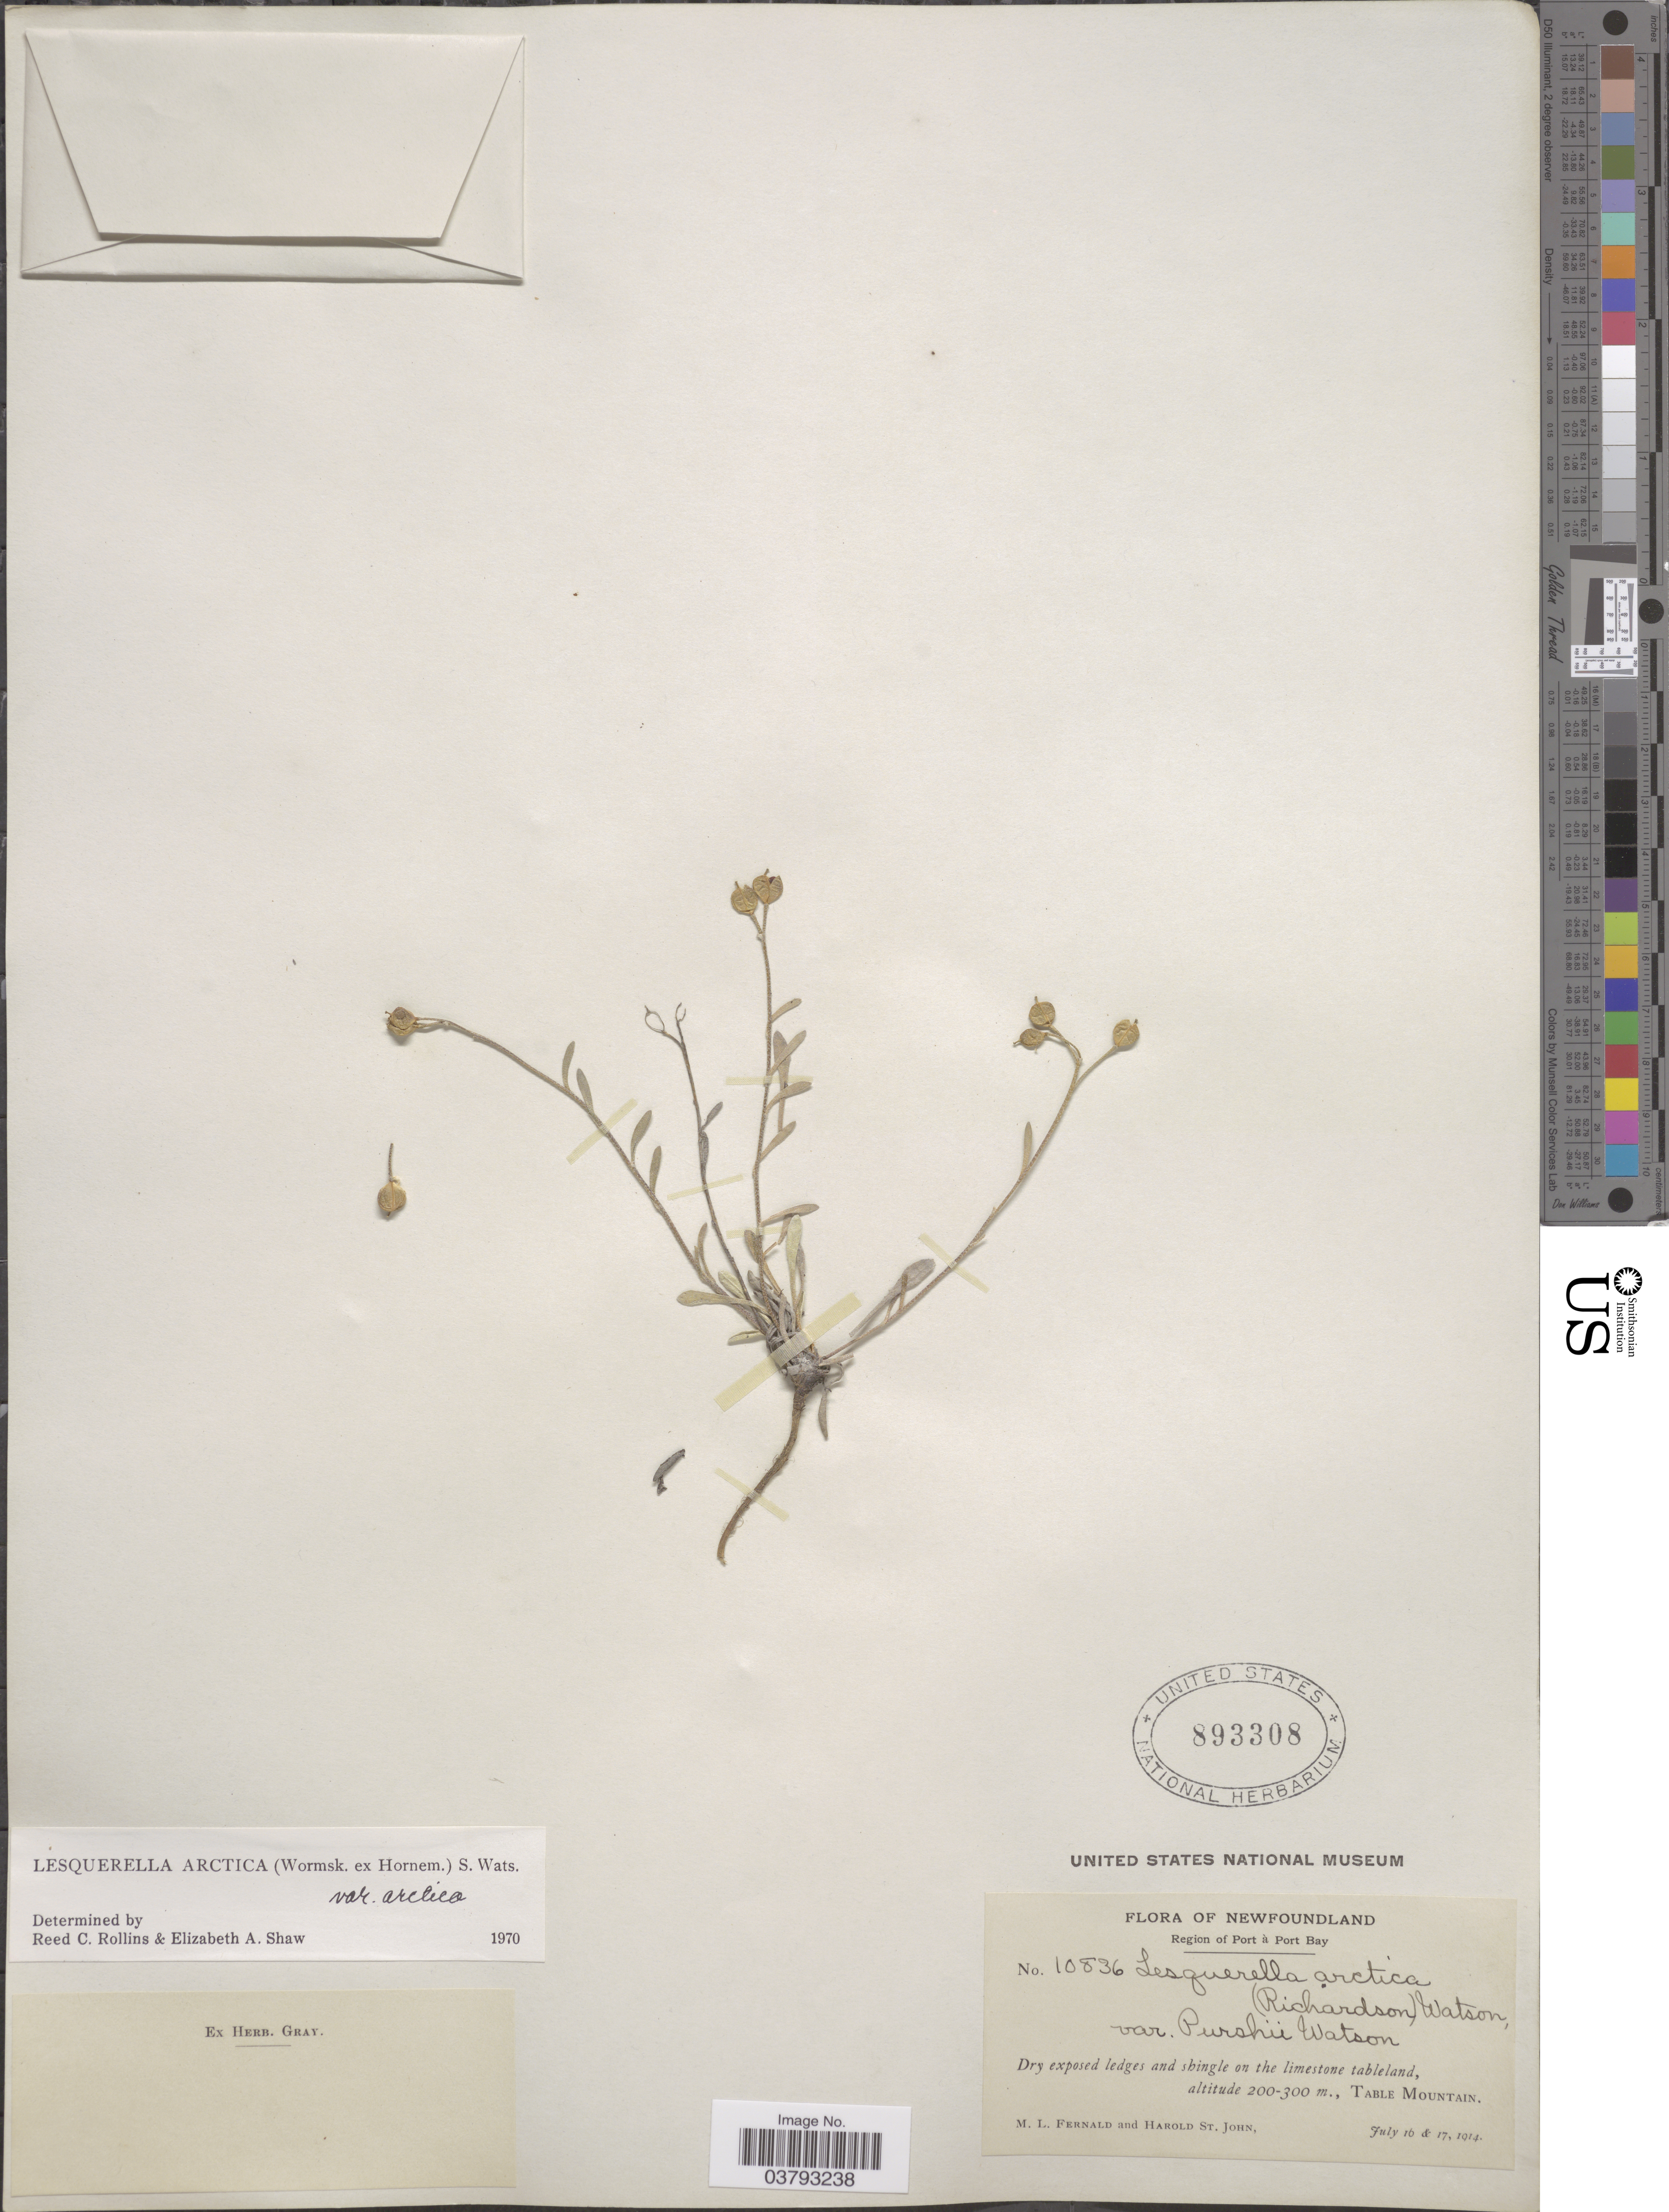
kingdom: Plantae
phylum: Tracheophyta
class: Magnoliopsida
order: Brassicales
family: Brassicaceae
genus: Lesquerella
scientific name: Lesquerella arctica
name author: (Wormsk. ex Hornem.) S. Watson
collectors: M. L. Fernald & H. St. John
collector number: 10836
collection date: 1914-07-16/1914-07-17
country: Canada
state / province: Newfoundland and Labrador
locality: Region of Port à Port Bay. Table Mountain.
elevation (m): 200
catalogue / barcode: US 893308